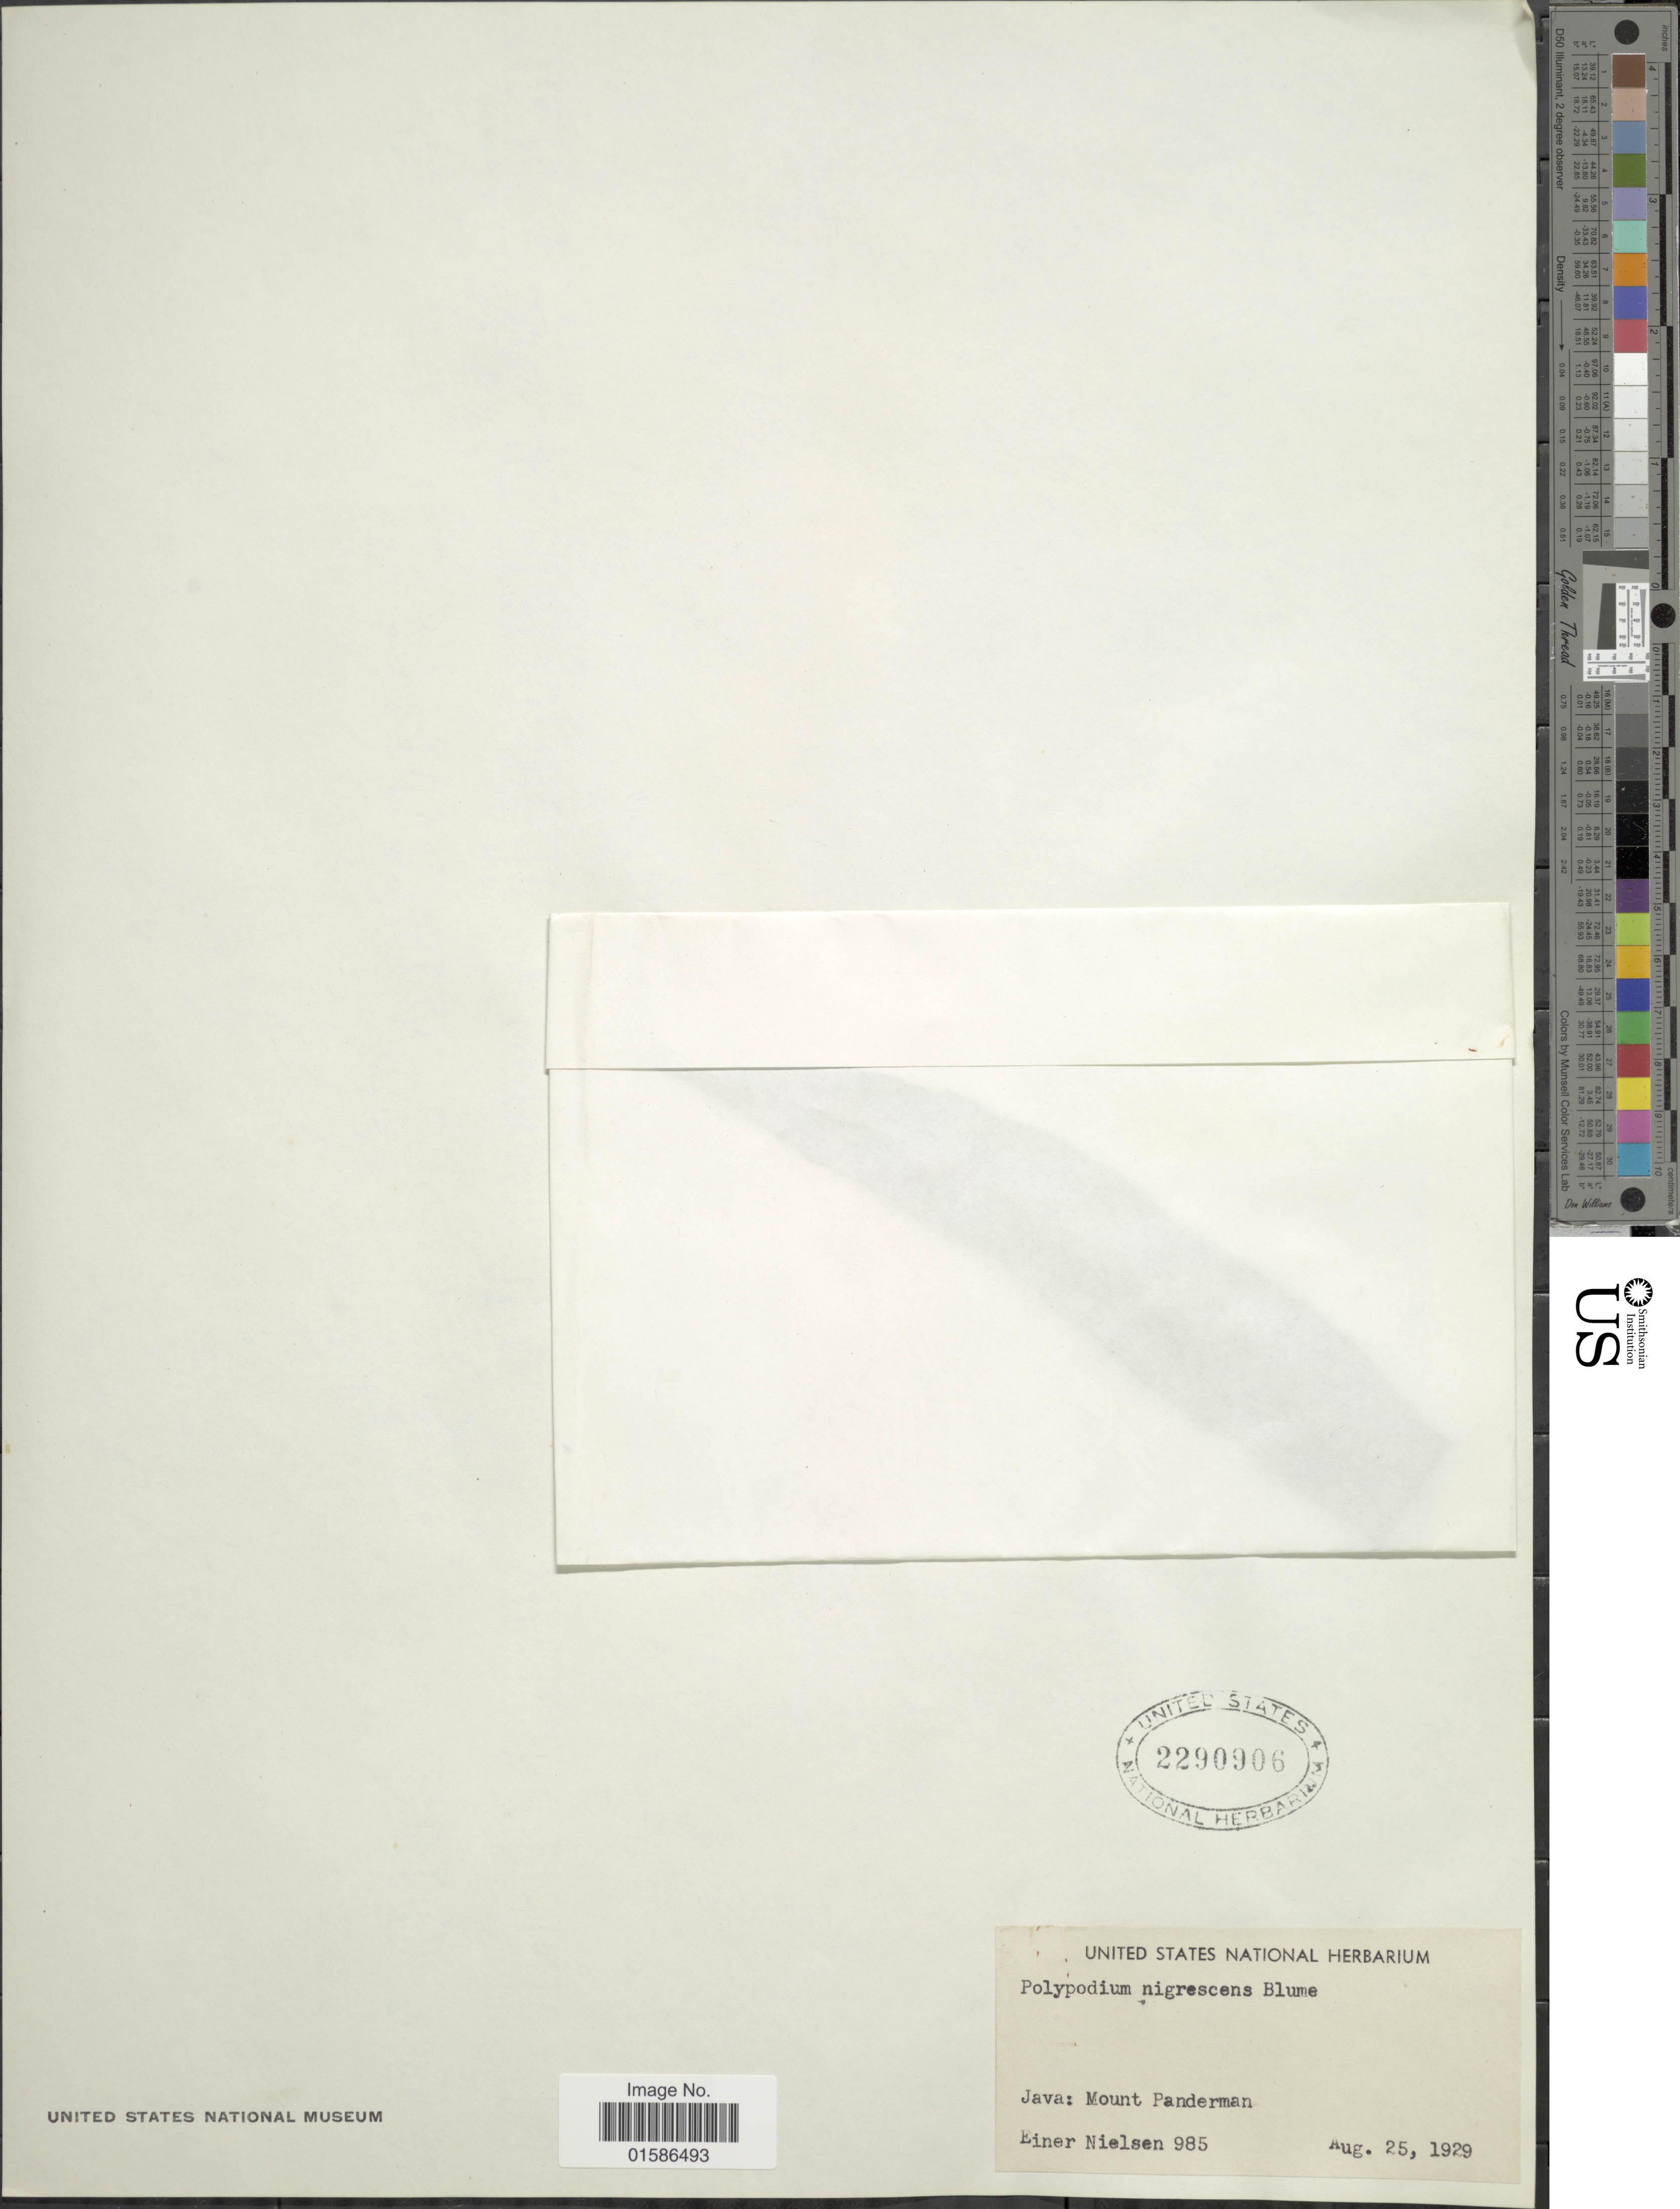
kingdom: Plantae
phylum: Tracheophyta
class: Polypodiopsida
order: Polypodiales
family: Polypodiaceae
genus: Microsorum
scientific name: Microsorum membranifolium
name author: (R. Br.) Ching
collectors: E. Nielsen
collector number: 985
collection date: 1929-08-25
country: Indonesia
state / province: Java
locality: Mount Panderman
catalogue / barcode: US 2290906